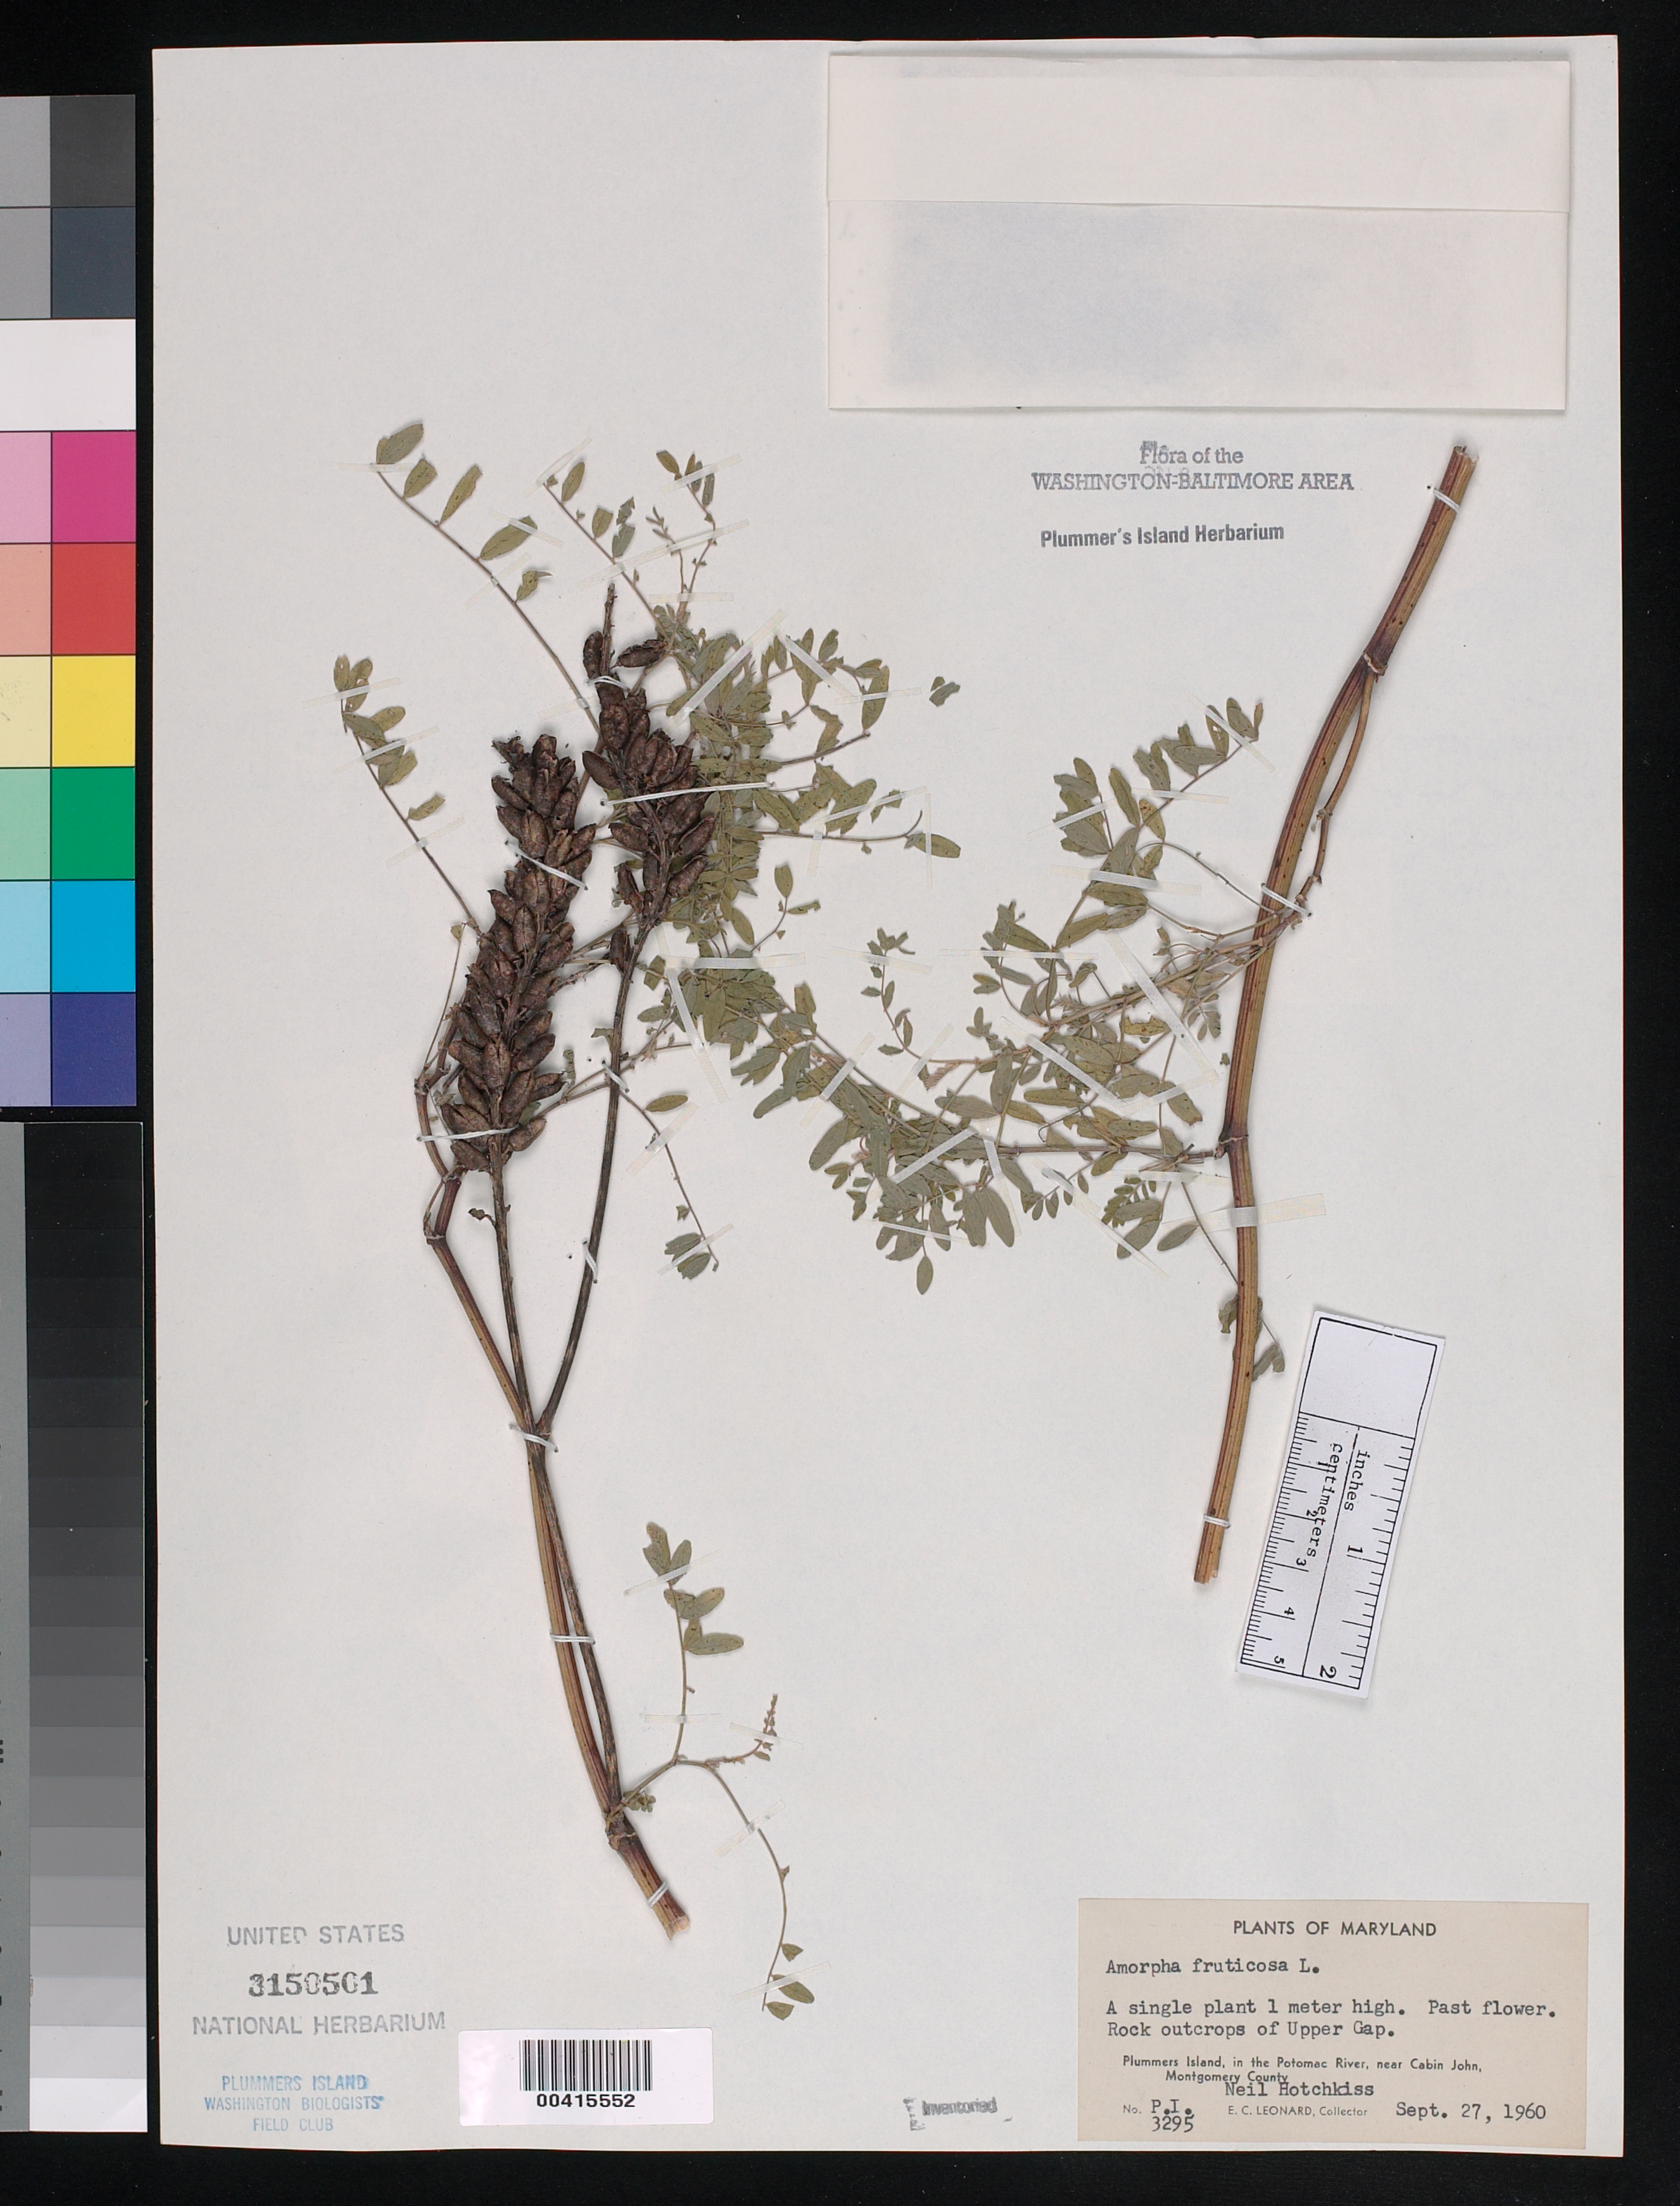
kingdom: Plantae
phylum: Tracheophyta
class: Magnoliopsida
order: Fabales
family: Fabaceae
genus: Amorpha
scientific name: Amorpha fruticosa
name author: L.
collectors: E. C. Leonard & N. Hotchkiss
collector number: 3295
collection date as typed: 25 Sep 1960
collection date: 1960-09-25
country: United States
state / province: Maryland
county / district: Montgomery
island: Plummers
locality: Plummer's Island; rock outcrops of Upper Gap C. & O. Canal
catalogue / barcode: US 3150501